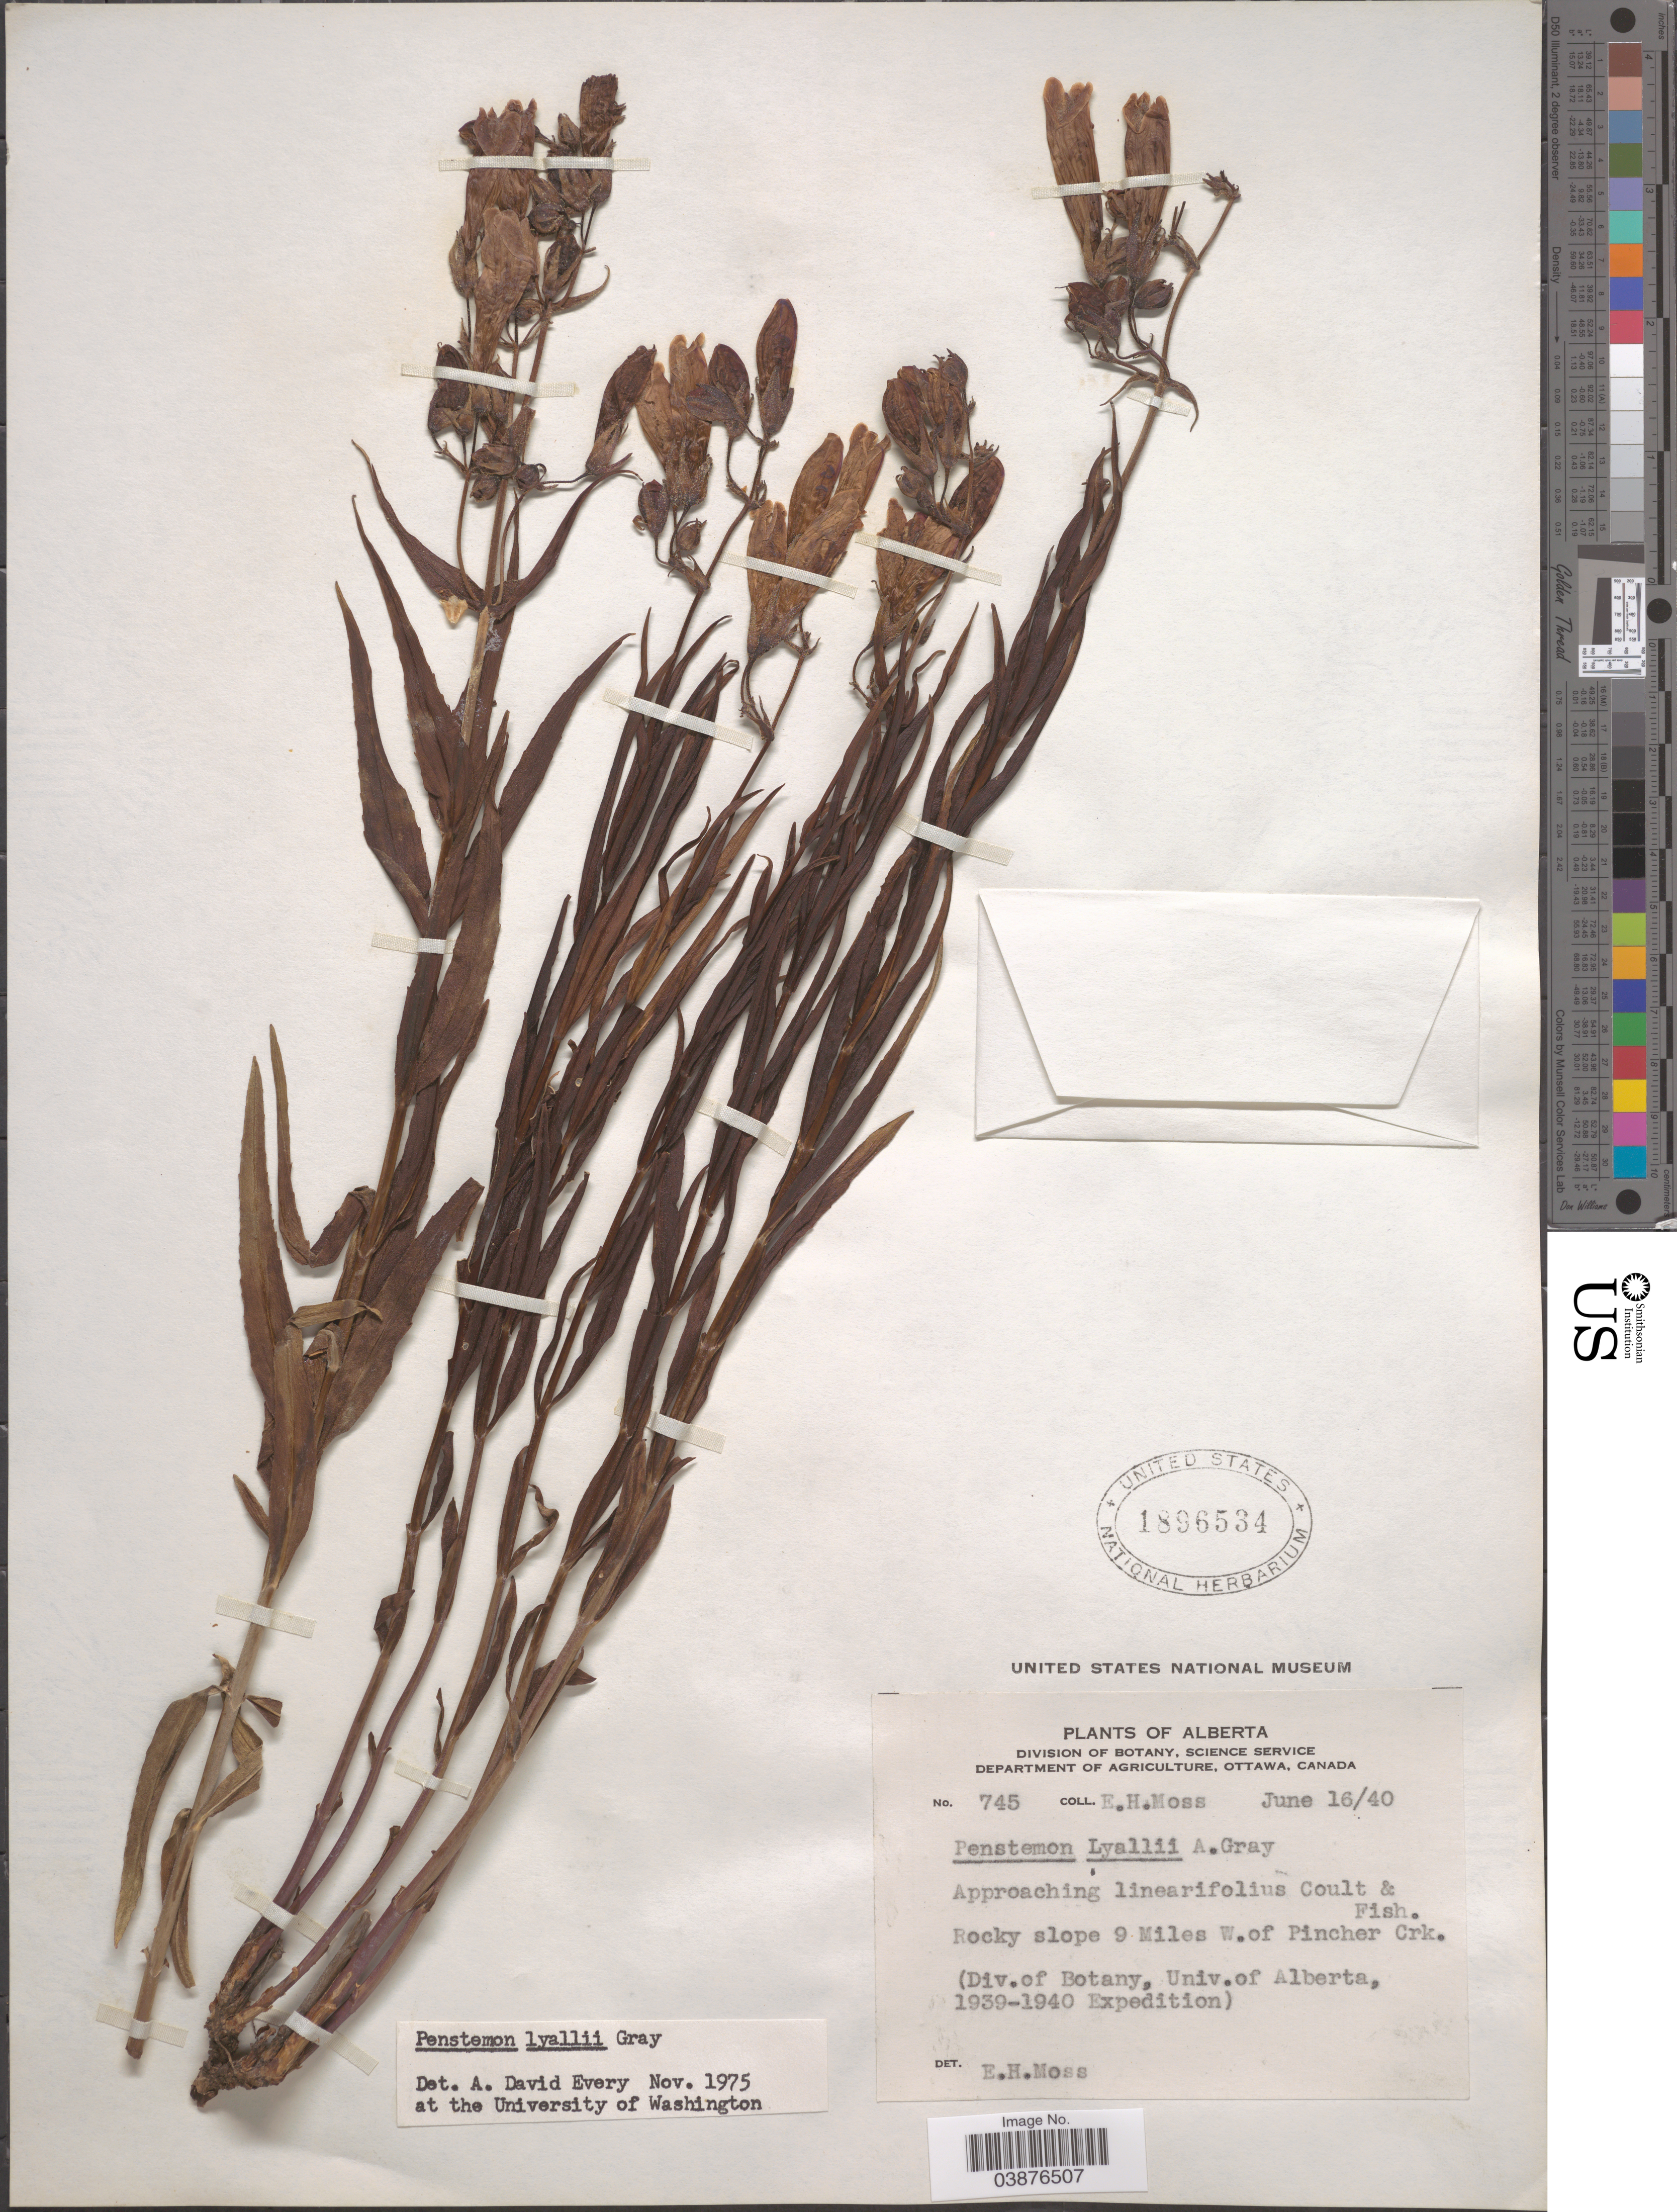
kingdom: Plantae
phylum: Tracheophyta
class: Magnoliopsida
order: Lamiales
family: Plantaginaceae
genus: Penstemon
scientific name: Penstemon lyallii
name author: (A. Gray) A. Gray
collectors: E. Moss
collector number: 745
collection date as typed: Transcribed d/m/y: 16/6/40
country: Canada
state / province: Alberta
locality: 9 miles W.of Pincher Crk.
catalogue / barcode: US 1896534